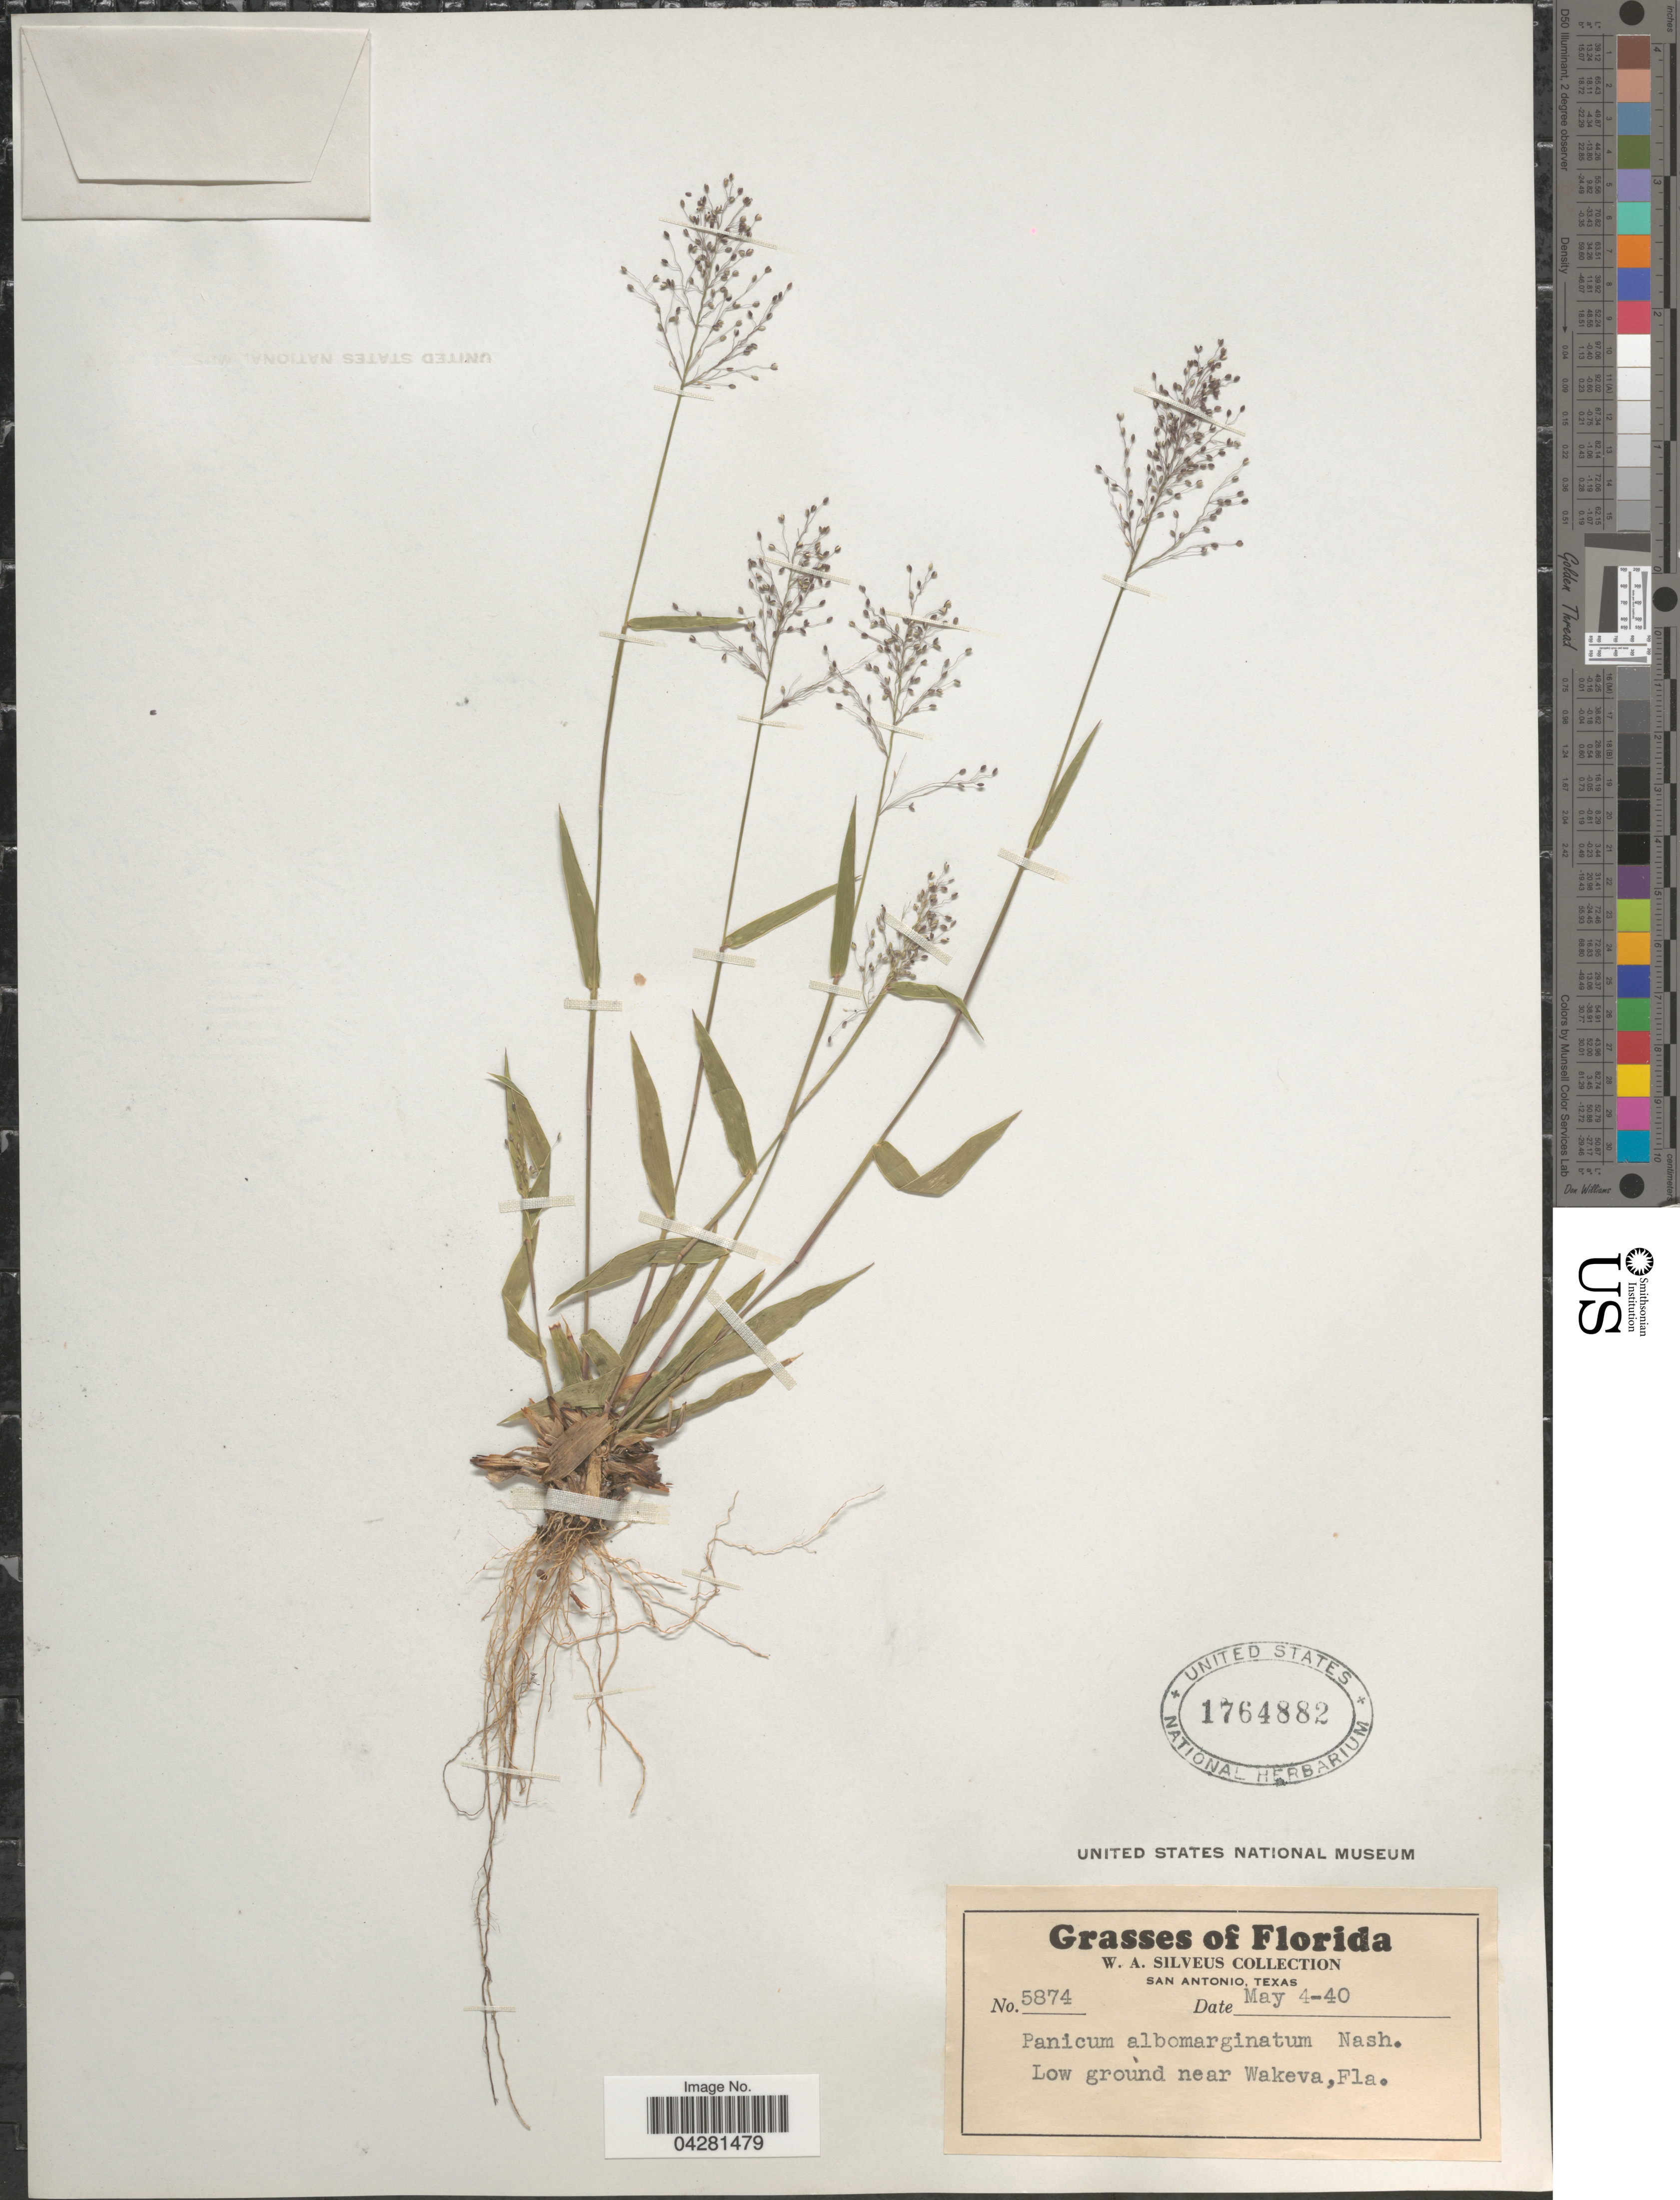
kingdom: Plantae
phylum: Tracheophyta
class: Liliopsida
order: Poales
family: Poaceae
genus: Dichanthelium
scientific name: Dichanthelium dichotomum var. unciphyllum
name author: (Trin.) Davidse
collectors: W. Silveus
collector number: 5874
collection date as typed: Transcribed d/m/y: 4/5/40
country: United States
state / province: Florida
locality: Low ground near Wakeva.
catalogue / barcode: US 1764882